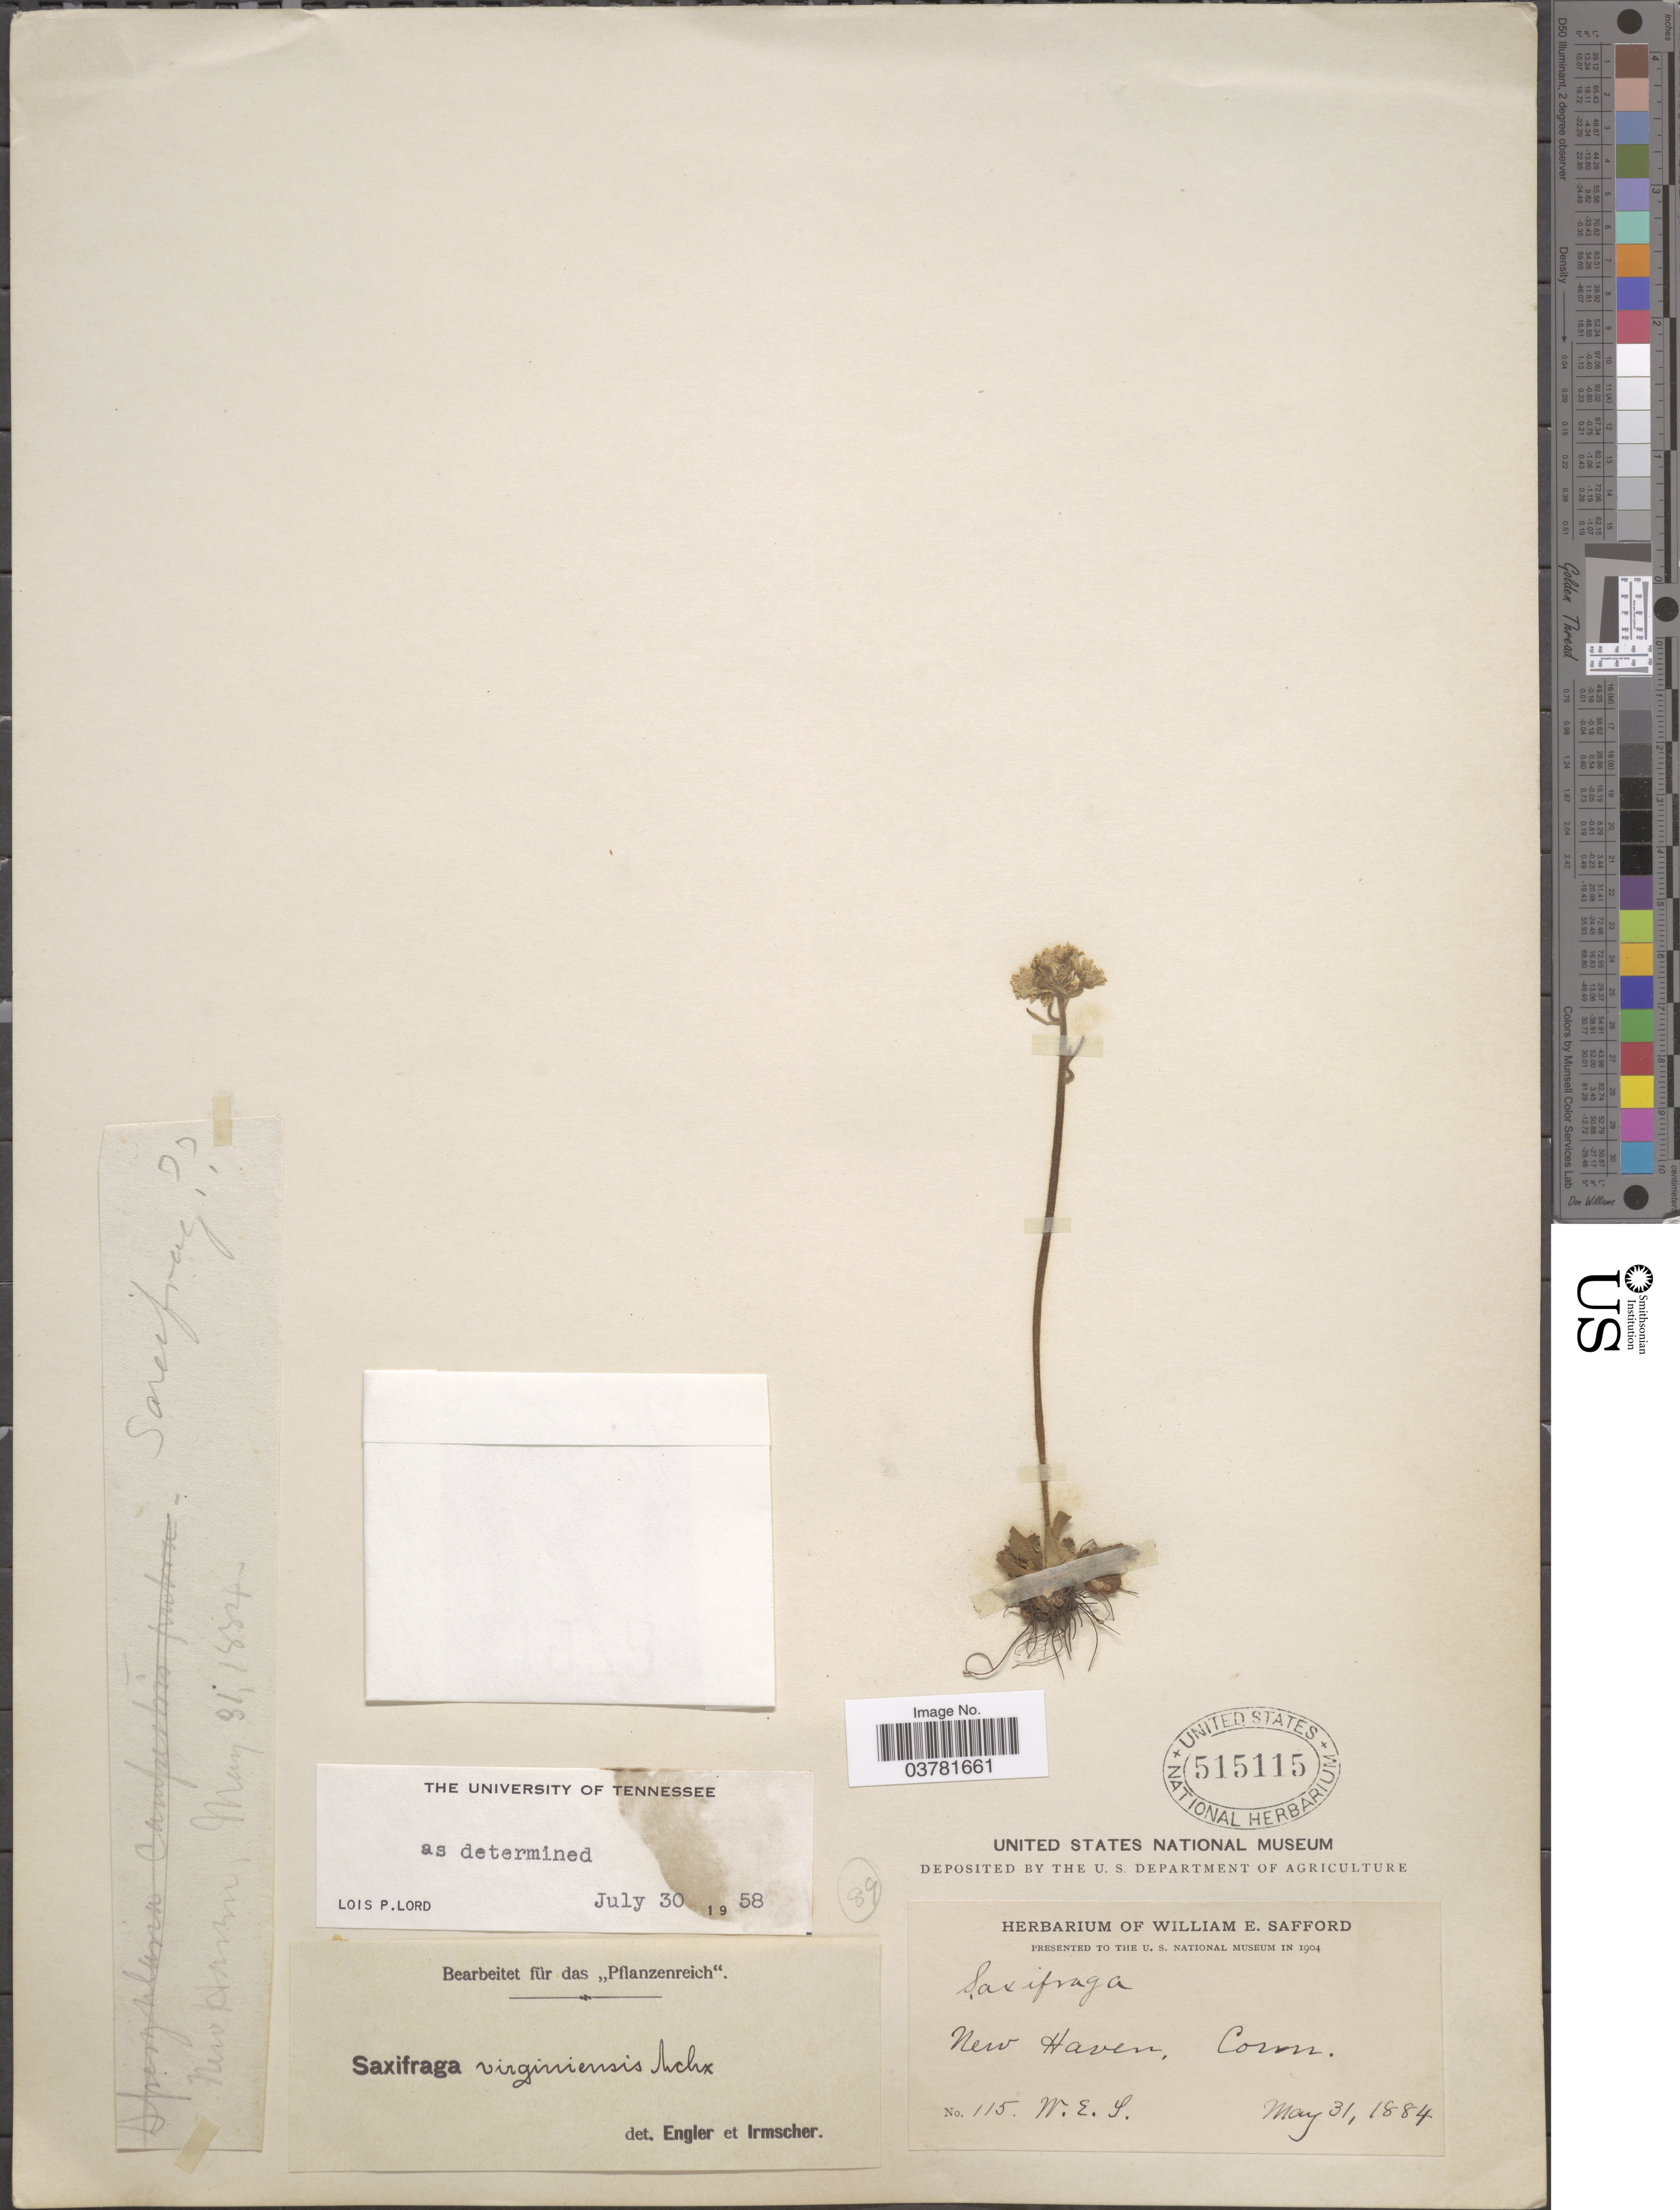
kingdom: Plantae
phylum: Tracheophyta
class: Magnoliopsida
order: Saxifragales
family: Saxifragaceae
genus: Micranthes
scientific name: Micranthes virginiensis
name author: (Michx.) Small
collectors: W. E. Safford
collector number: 115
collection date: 1884-05-31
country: United States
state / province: Connecticut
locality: New Haven.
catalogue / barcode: US 515115